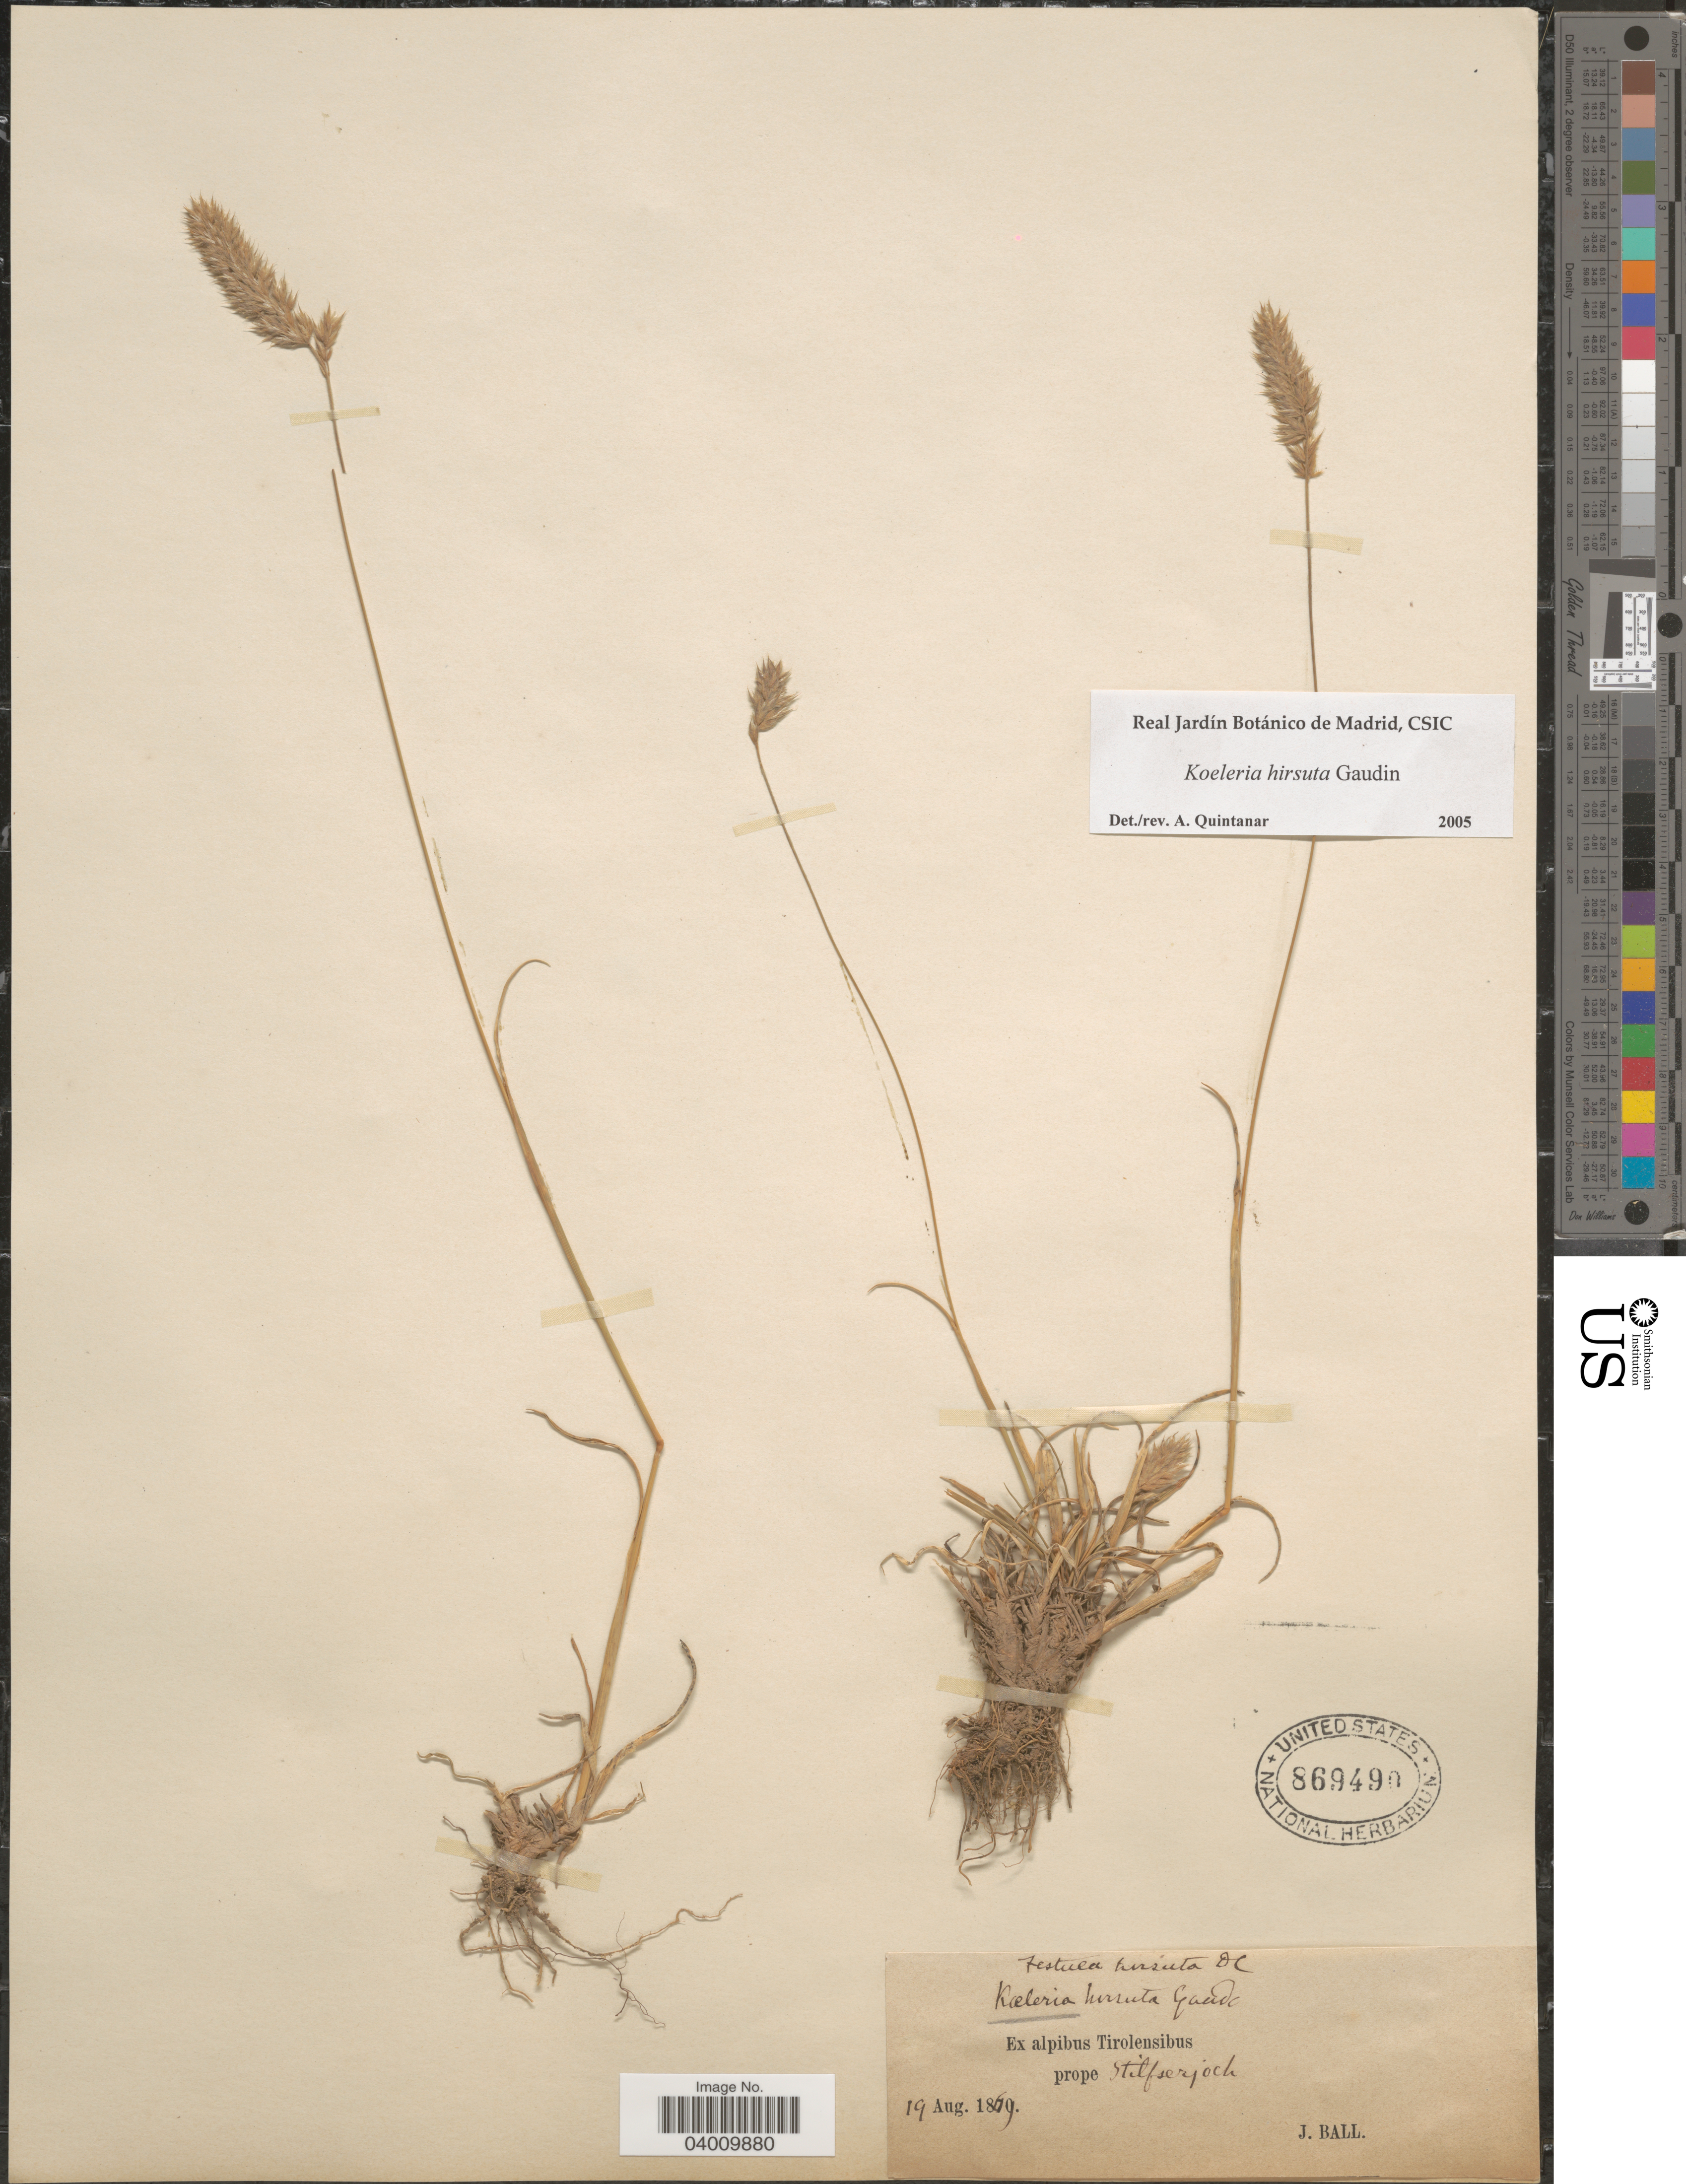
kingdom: Plantae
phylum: Tracheophyta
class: Liliopsida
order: Poales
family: Poaceae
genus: Koeleria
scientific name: Koeleria hirsuta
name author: Gaudin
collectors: J. Ball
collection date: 1869-08-19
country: Italy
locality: Ex alpibus Tirolensibus prope Stilfserjoch.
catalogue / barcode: US 869490